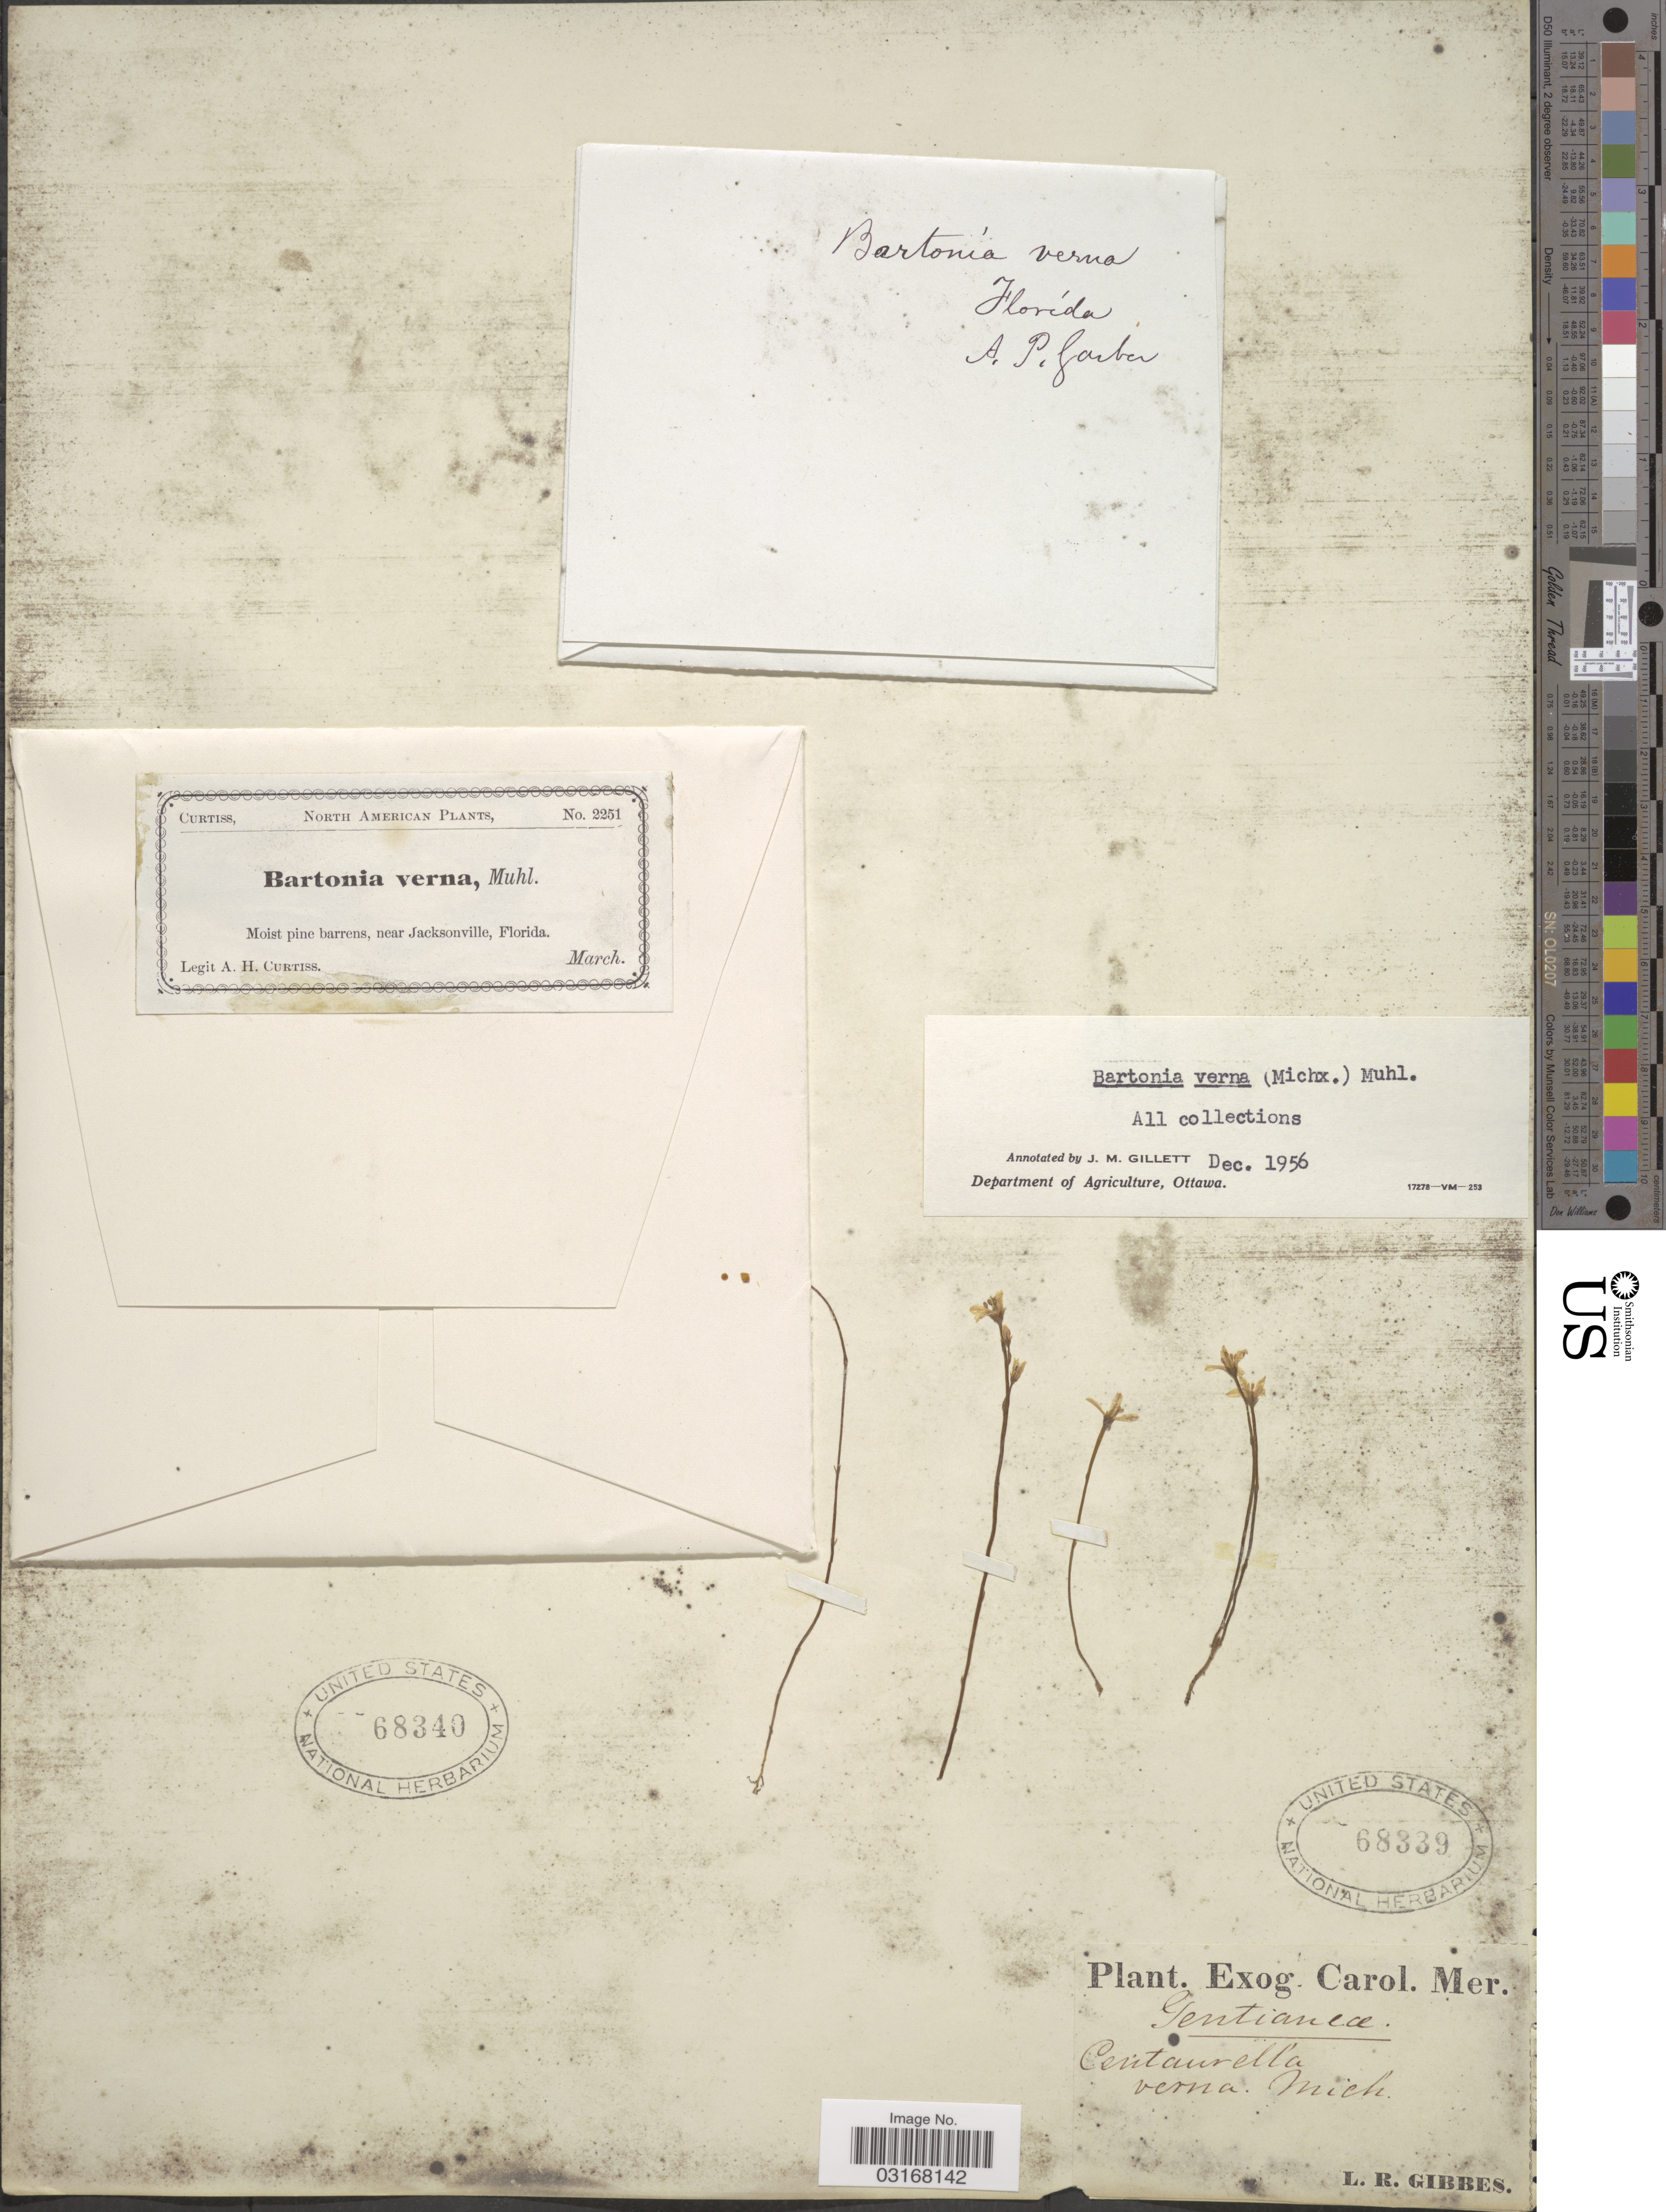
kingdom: Plantae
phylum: Tracheophyta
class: Magnoliopsida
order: Gentianales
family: Gentianaceae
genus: Bartonia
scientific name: Bartonia verna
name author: Muhl. ex A. Gray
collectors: A. H. Curtiss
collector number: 2251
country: United States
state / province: Florida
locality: Near Jacksonville.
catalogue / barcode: US 68340